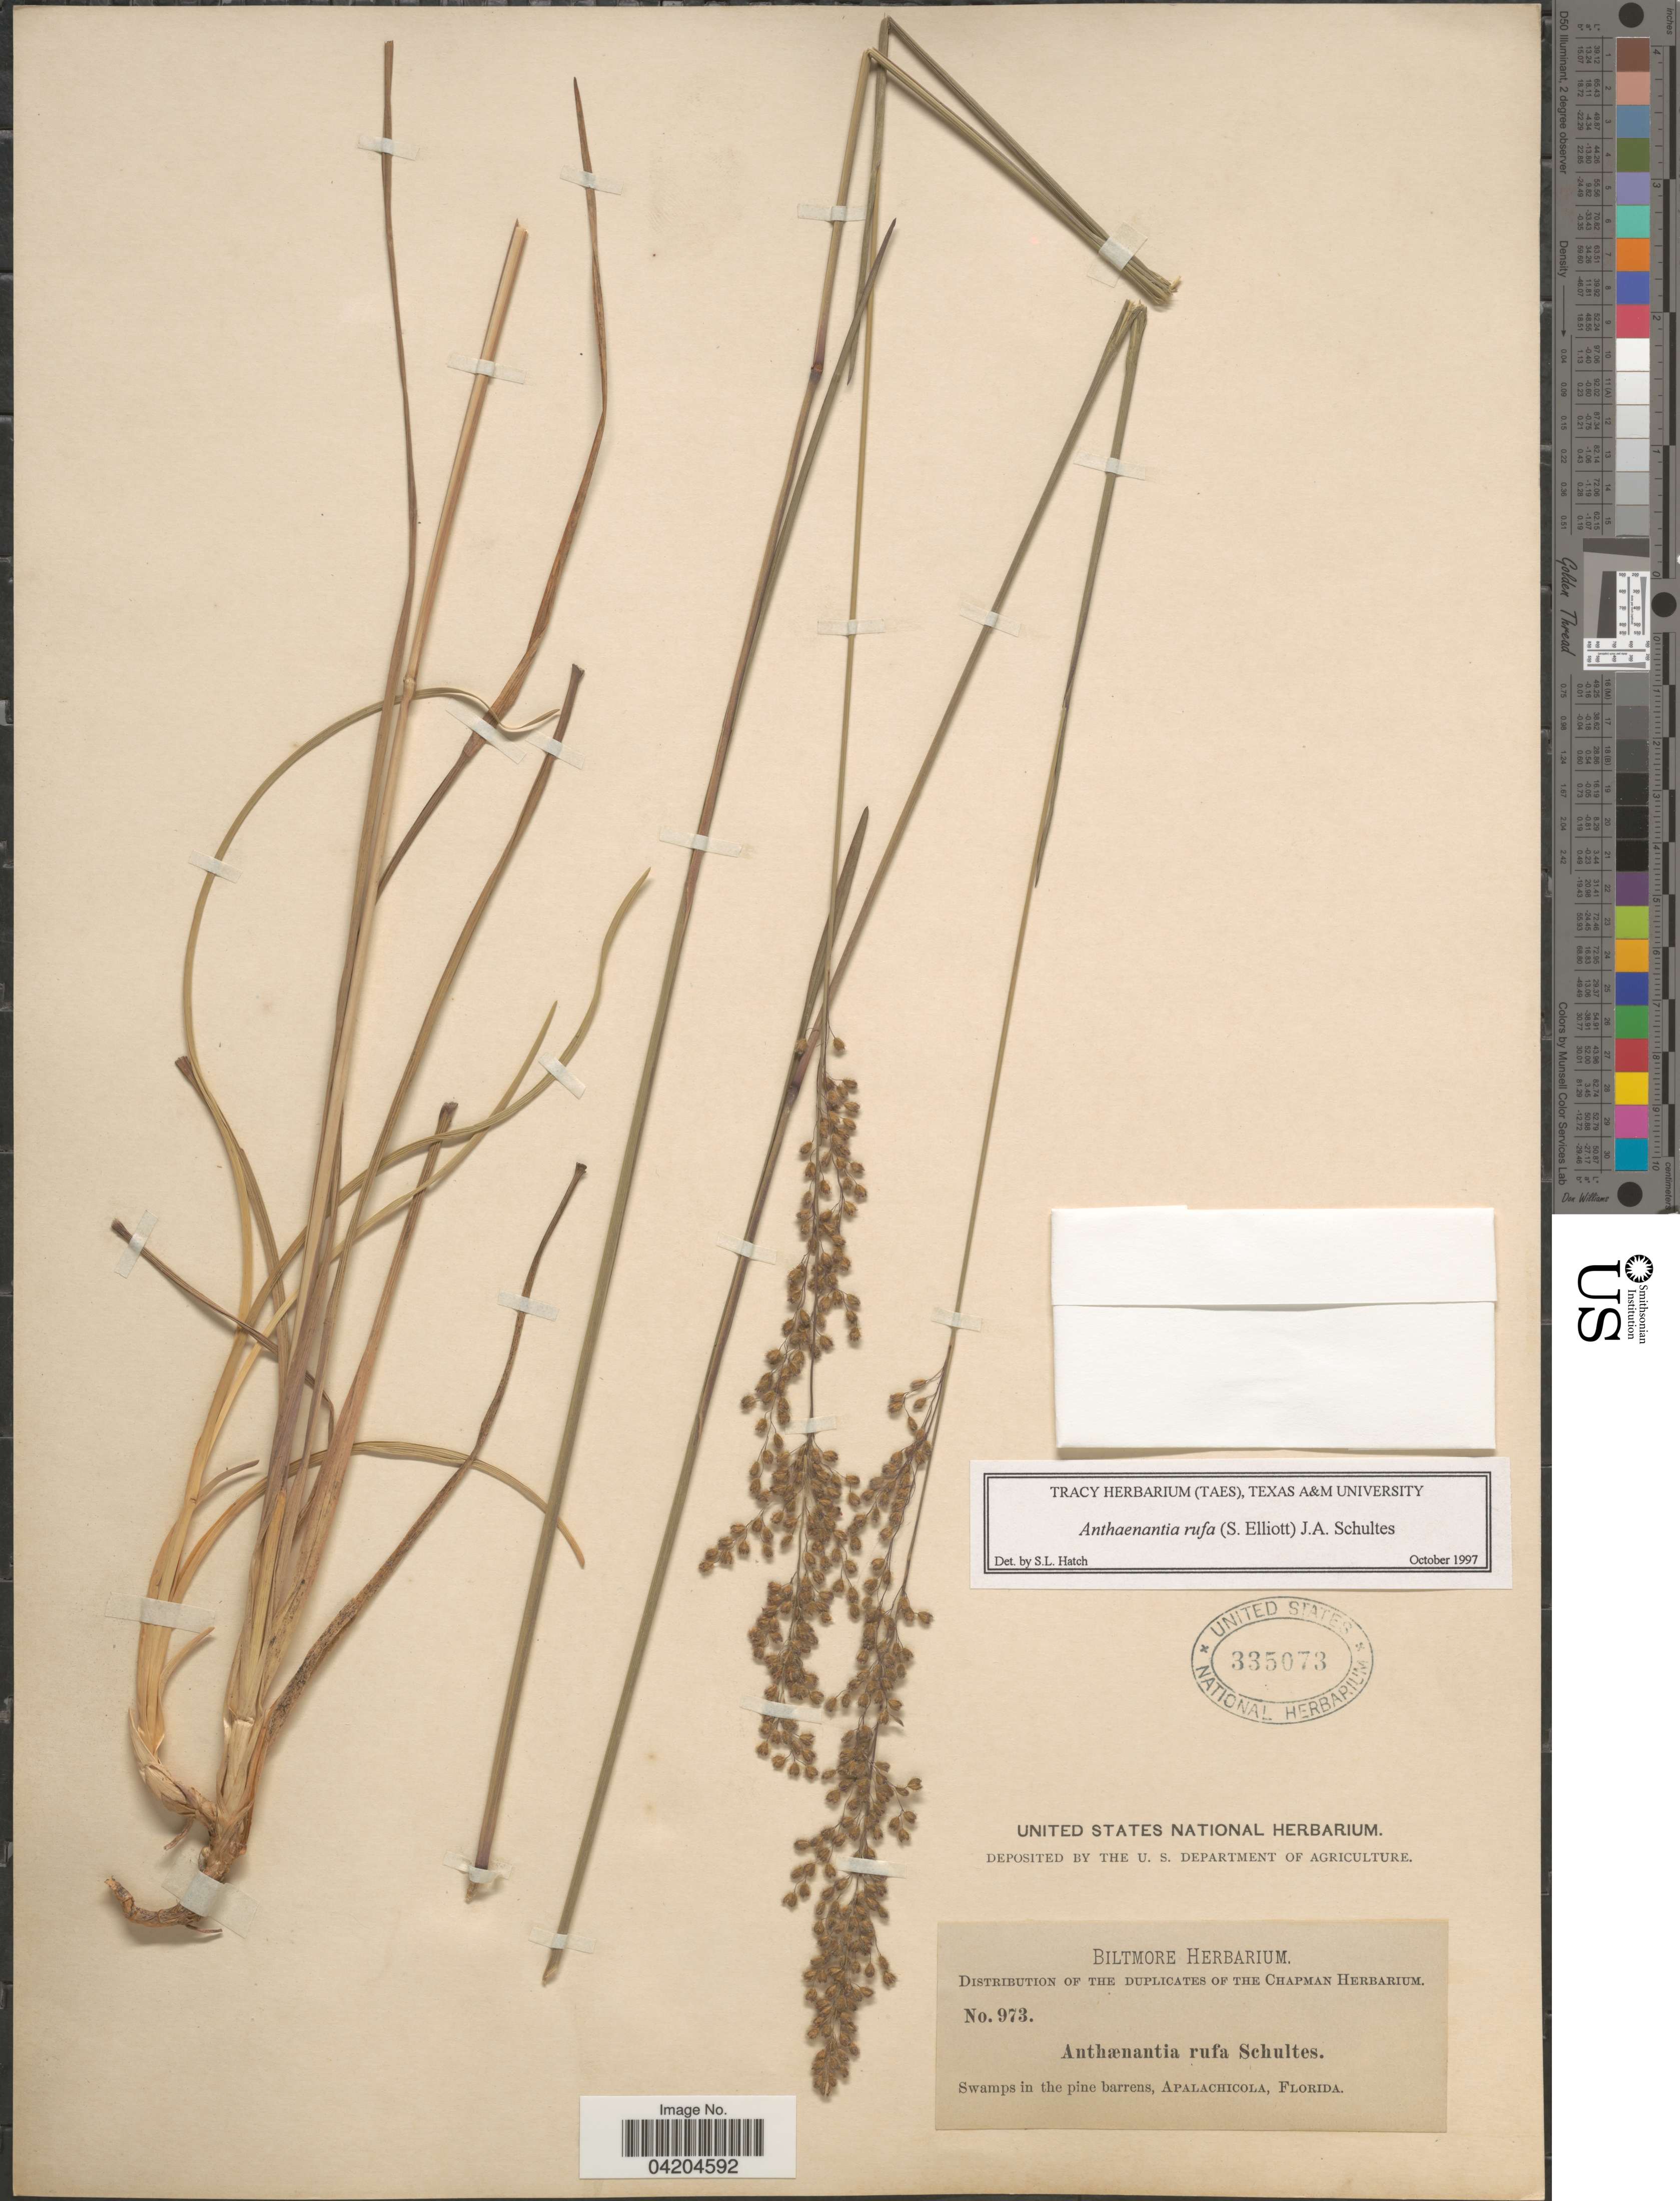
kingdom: Plantae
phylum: Tracheophyta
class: Liliopsida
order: Poales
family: Poaceae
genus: Anthaenantia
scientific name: Anthaenantia rufa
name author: (Elliott) Schult.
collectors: ex herb. Biltmore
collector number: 973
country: United States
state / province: Florida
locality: Swamp in the pine barrens, Apalachicola.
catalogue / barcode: US 335073